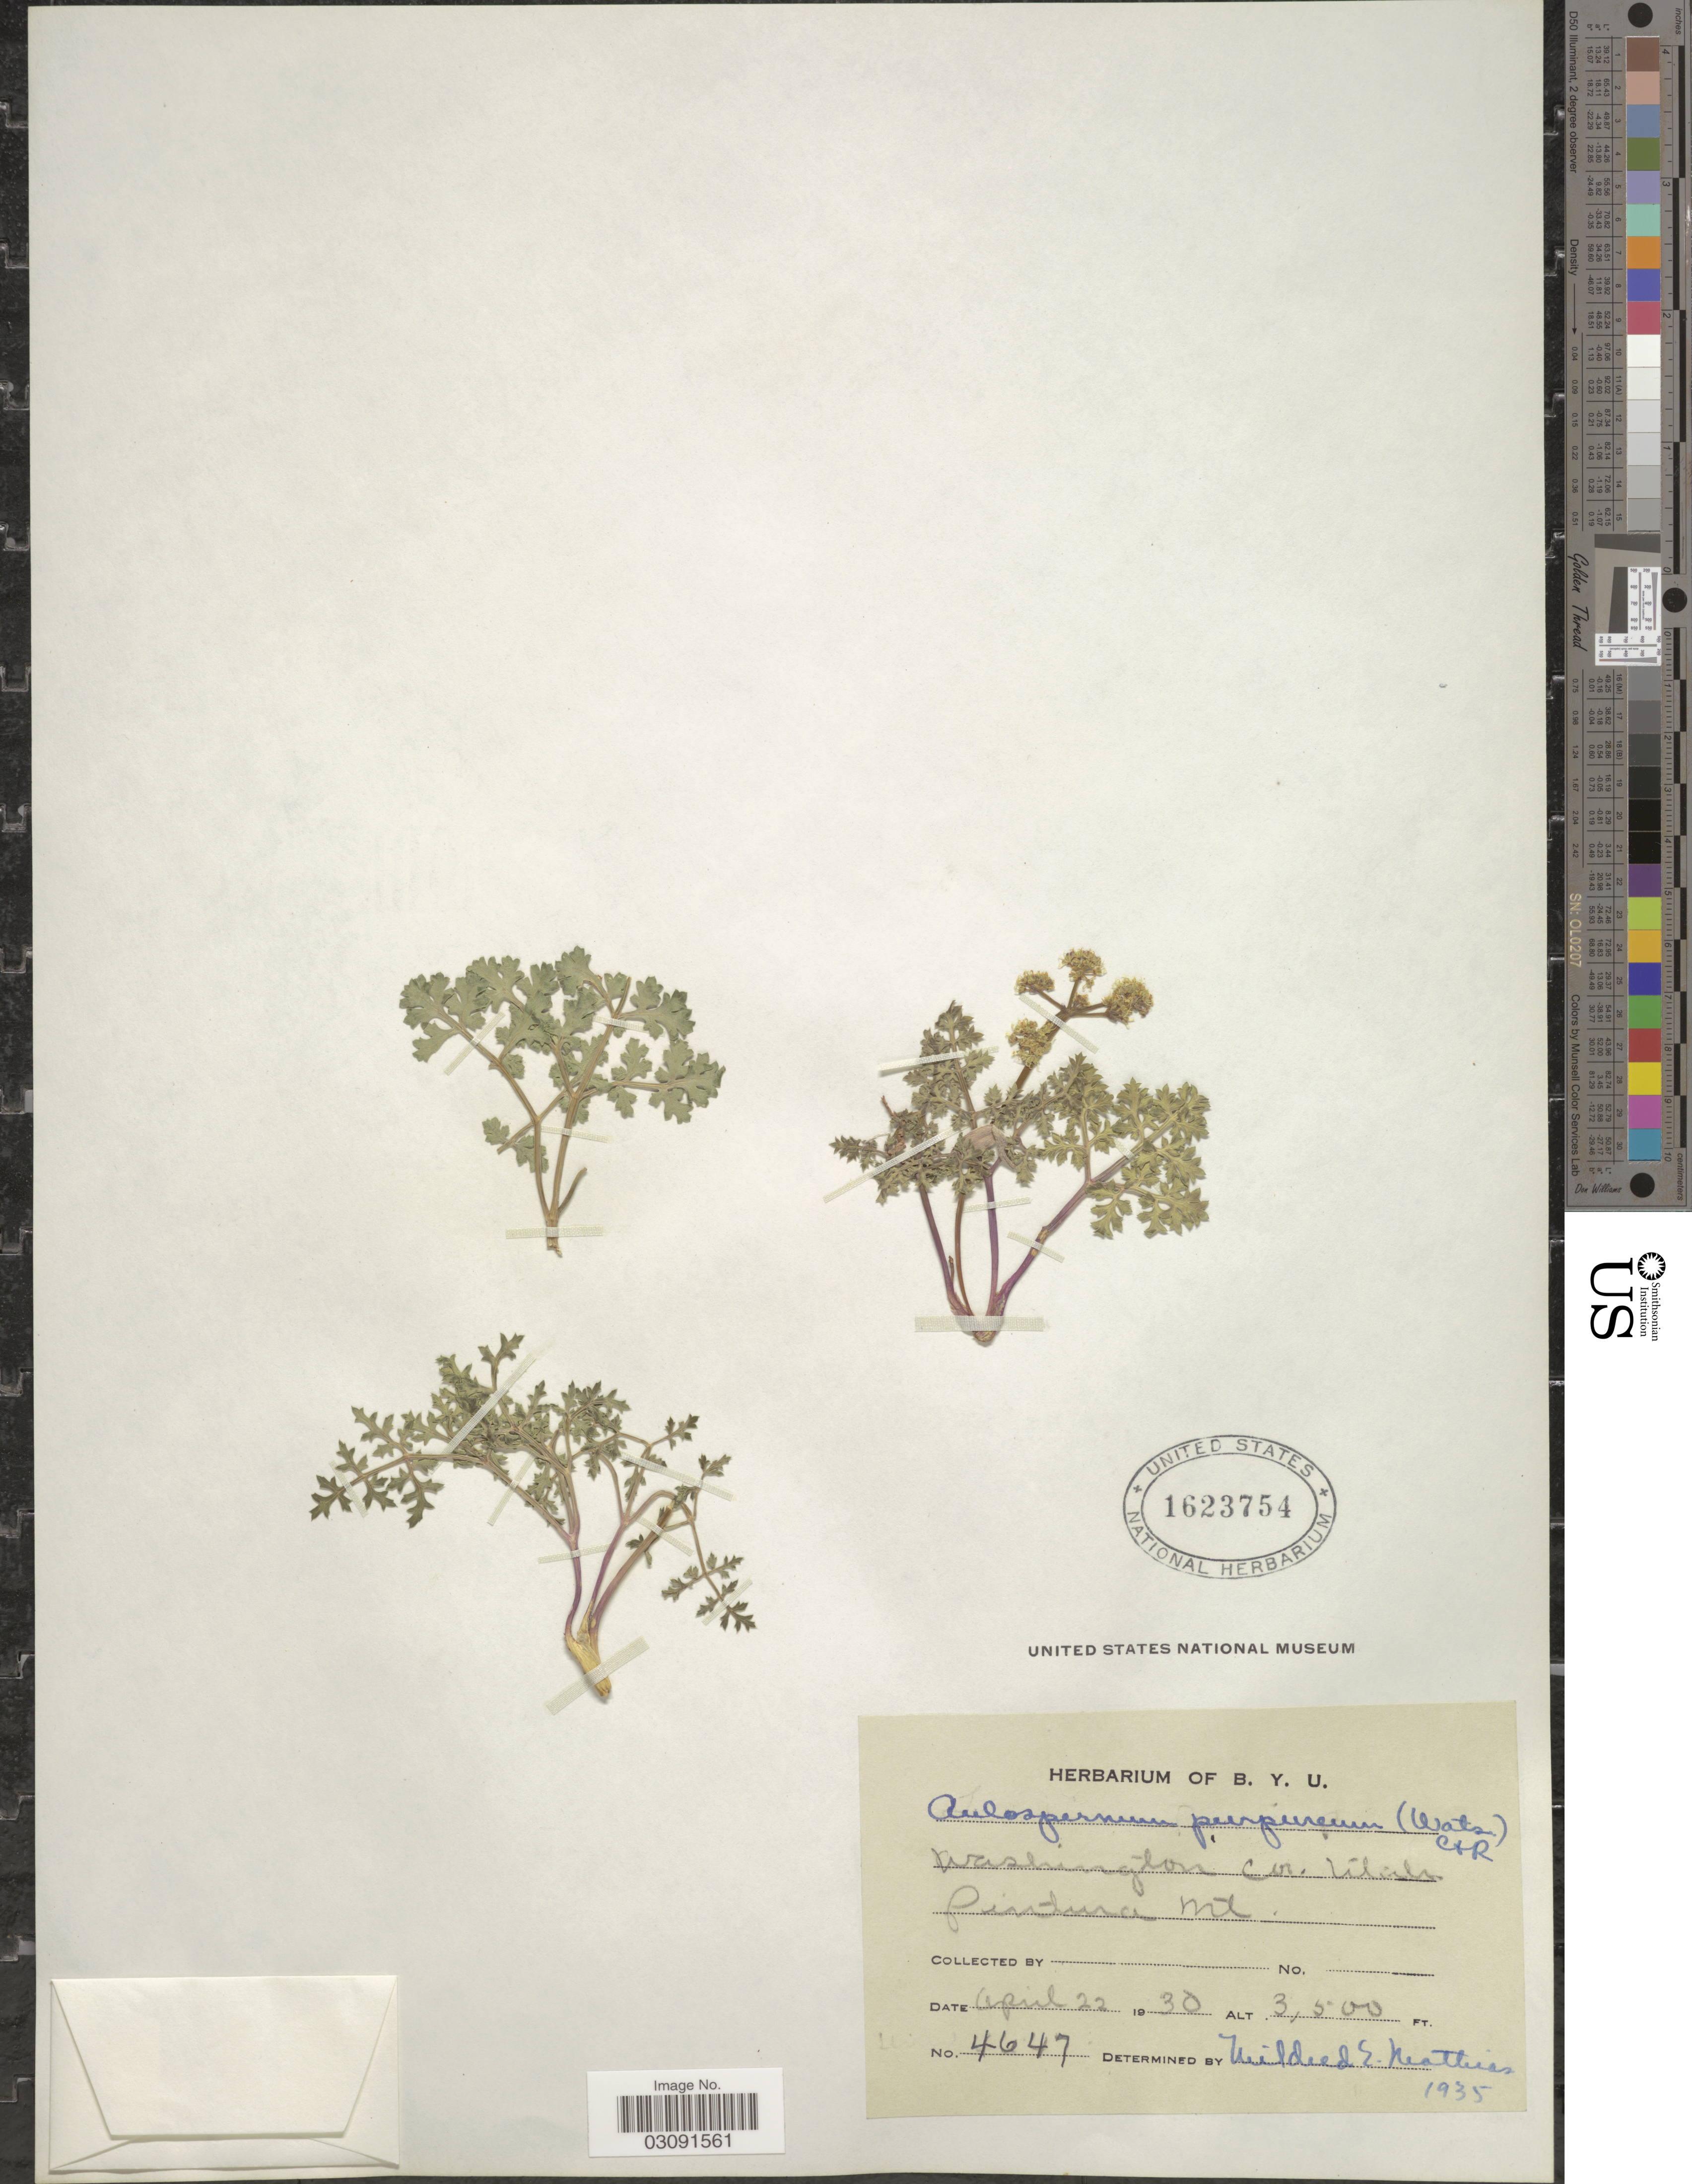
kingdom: Plantae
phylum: Tracheophyta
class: Magnoliopsida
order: Apiales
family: Apiaceae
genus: Cymopterus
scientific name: Cymopterus purpureus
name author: S. Watson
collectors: Ex herb. B. Y. U.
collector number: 4647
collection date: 1930-04-22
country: United States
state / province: Utah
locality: Washington Co., Utah, Pintura Mt.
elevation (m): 1067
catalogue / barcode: US 1623754